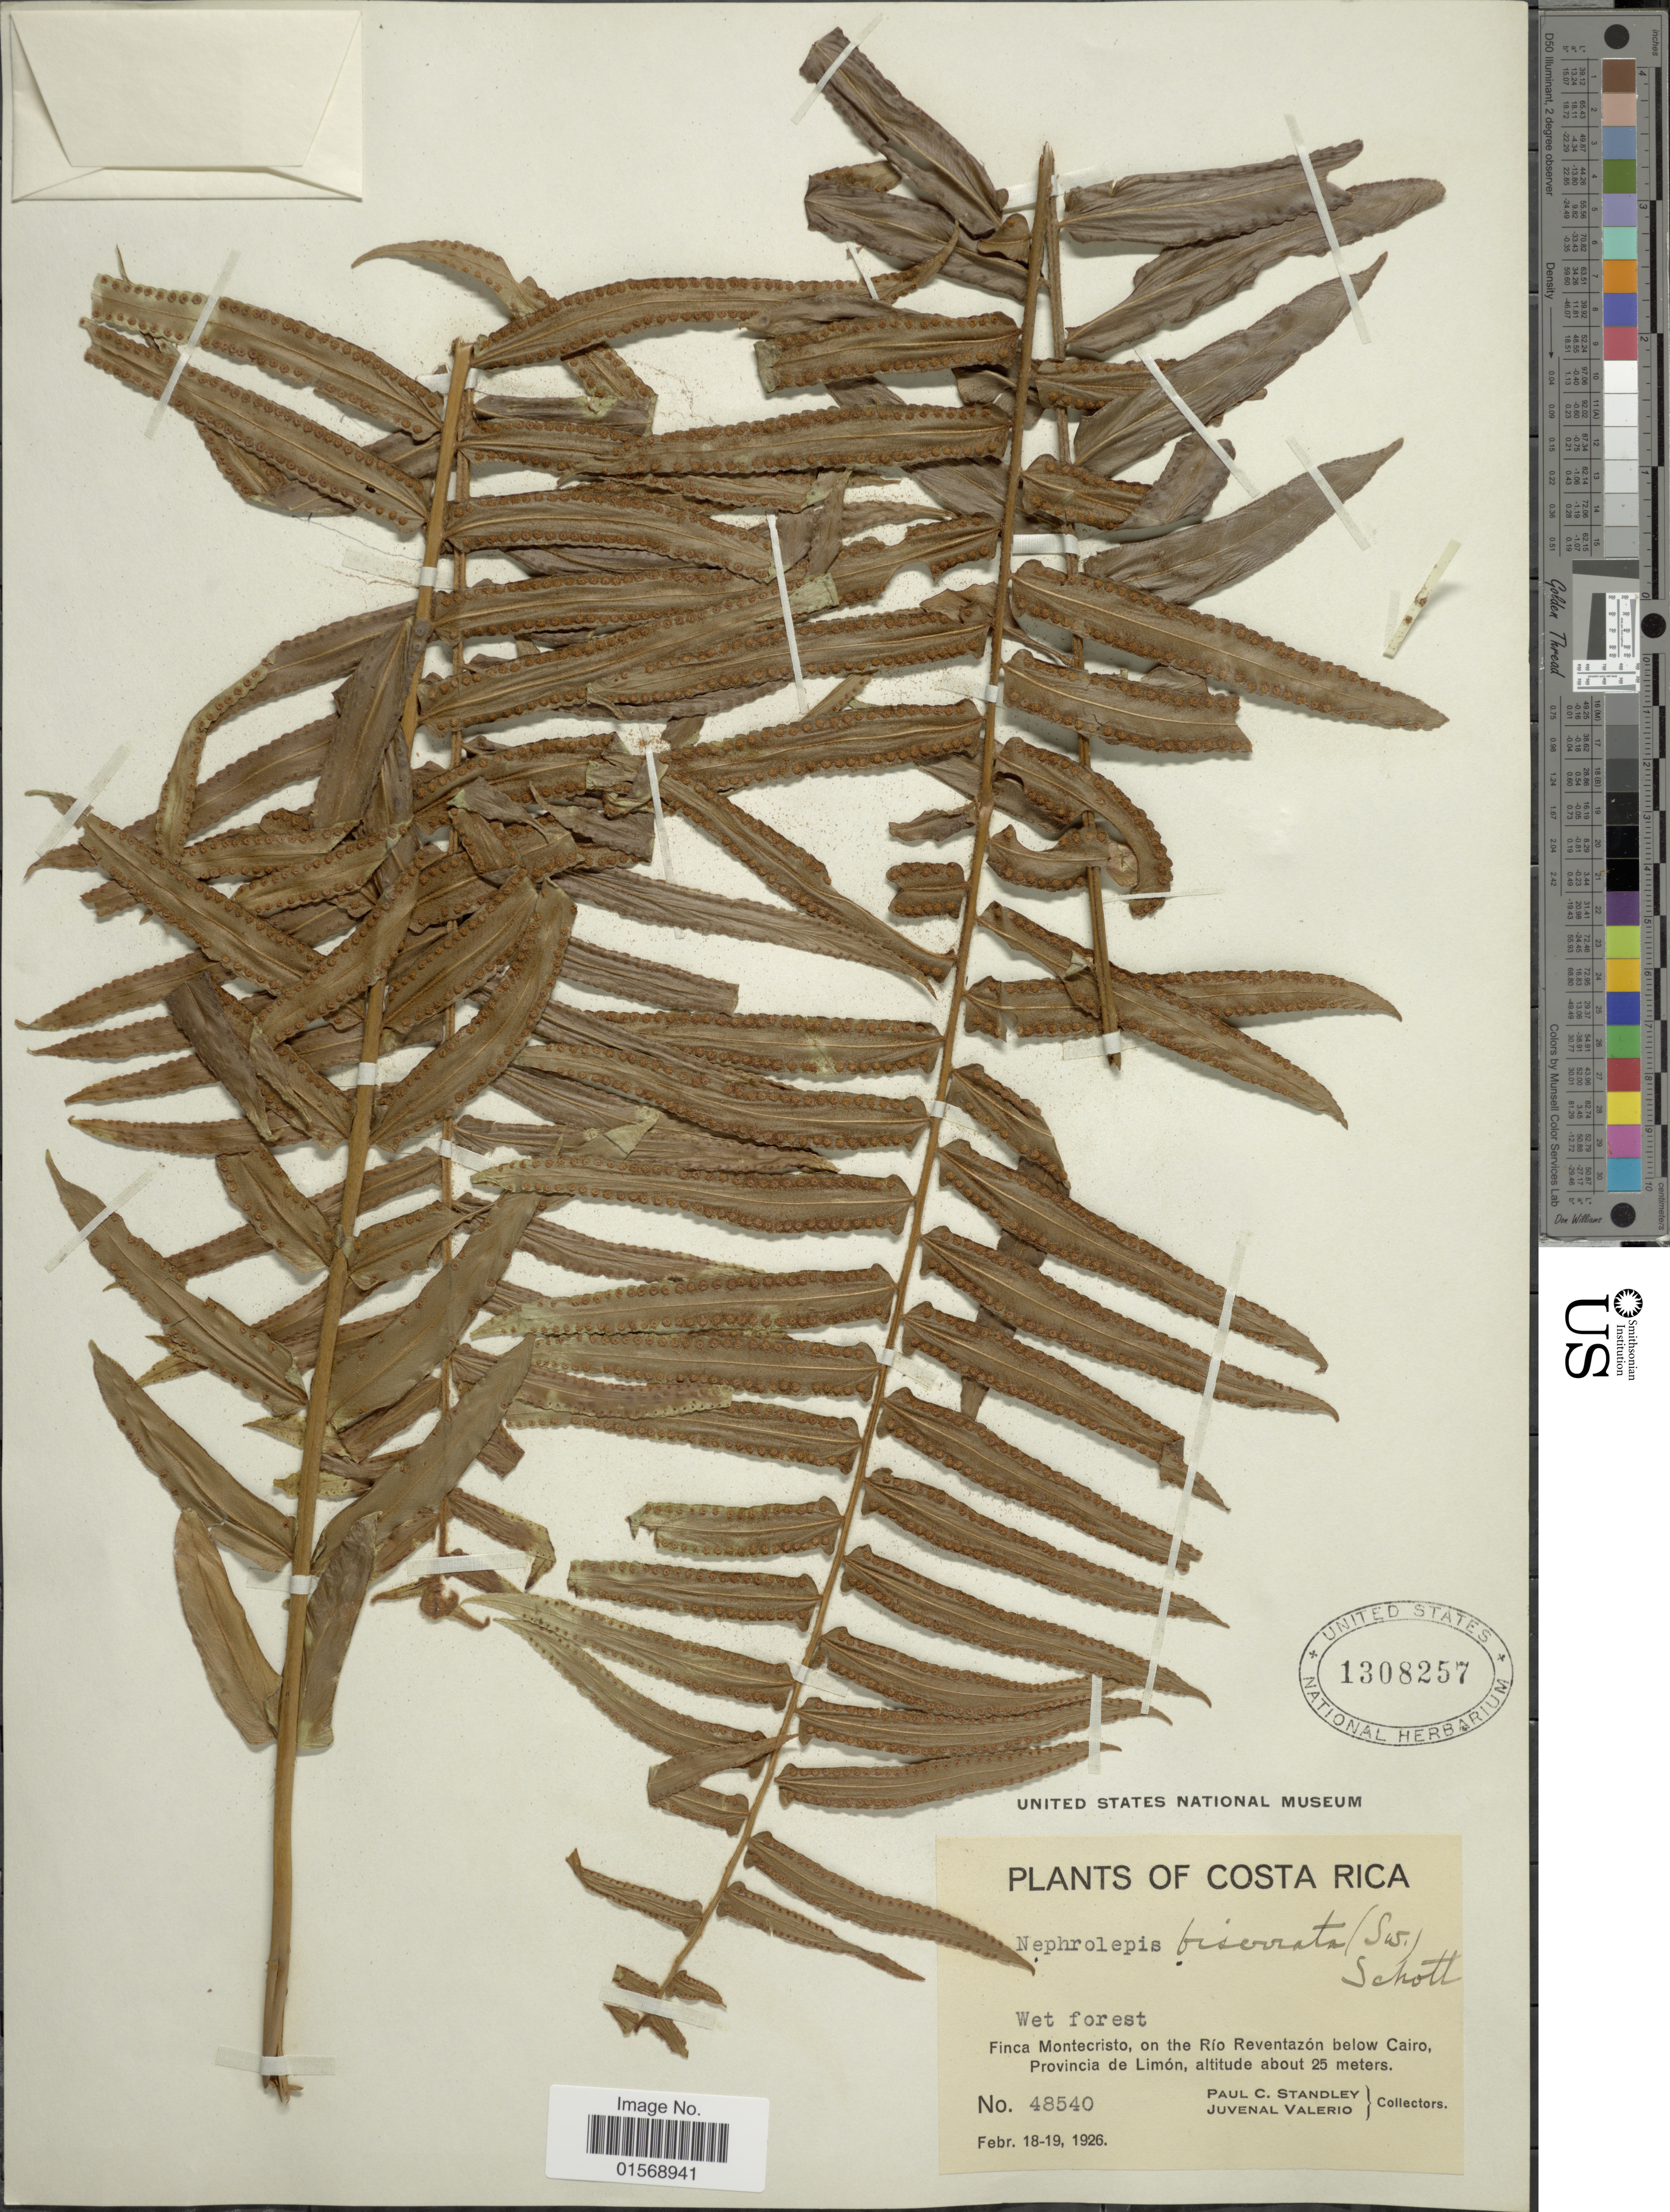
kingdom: Plantae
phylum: Tracheophyta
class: Polypodiopsida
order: Polypodiales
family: Nephrolepidaceae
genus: Nephrolepis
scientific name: Nephrolepis biserrata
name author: (Sw.) Schott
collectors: P. C. Standley & J. Valerio R.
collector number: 48540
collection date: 1926-02-18/1926-02-19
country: Costa Rica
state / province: Limón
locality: Costa Rica. Finca Montecristo, on the Rio Reventazon below Cairo Provincia de Limon,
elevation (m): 25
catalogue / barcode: US 1308257